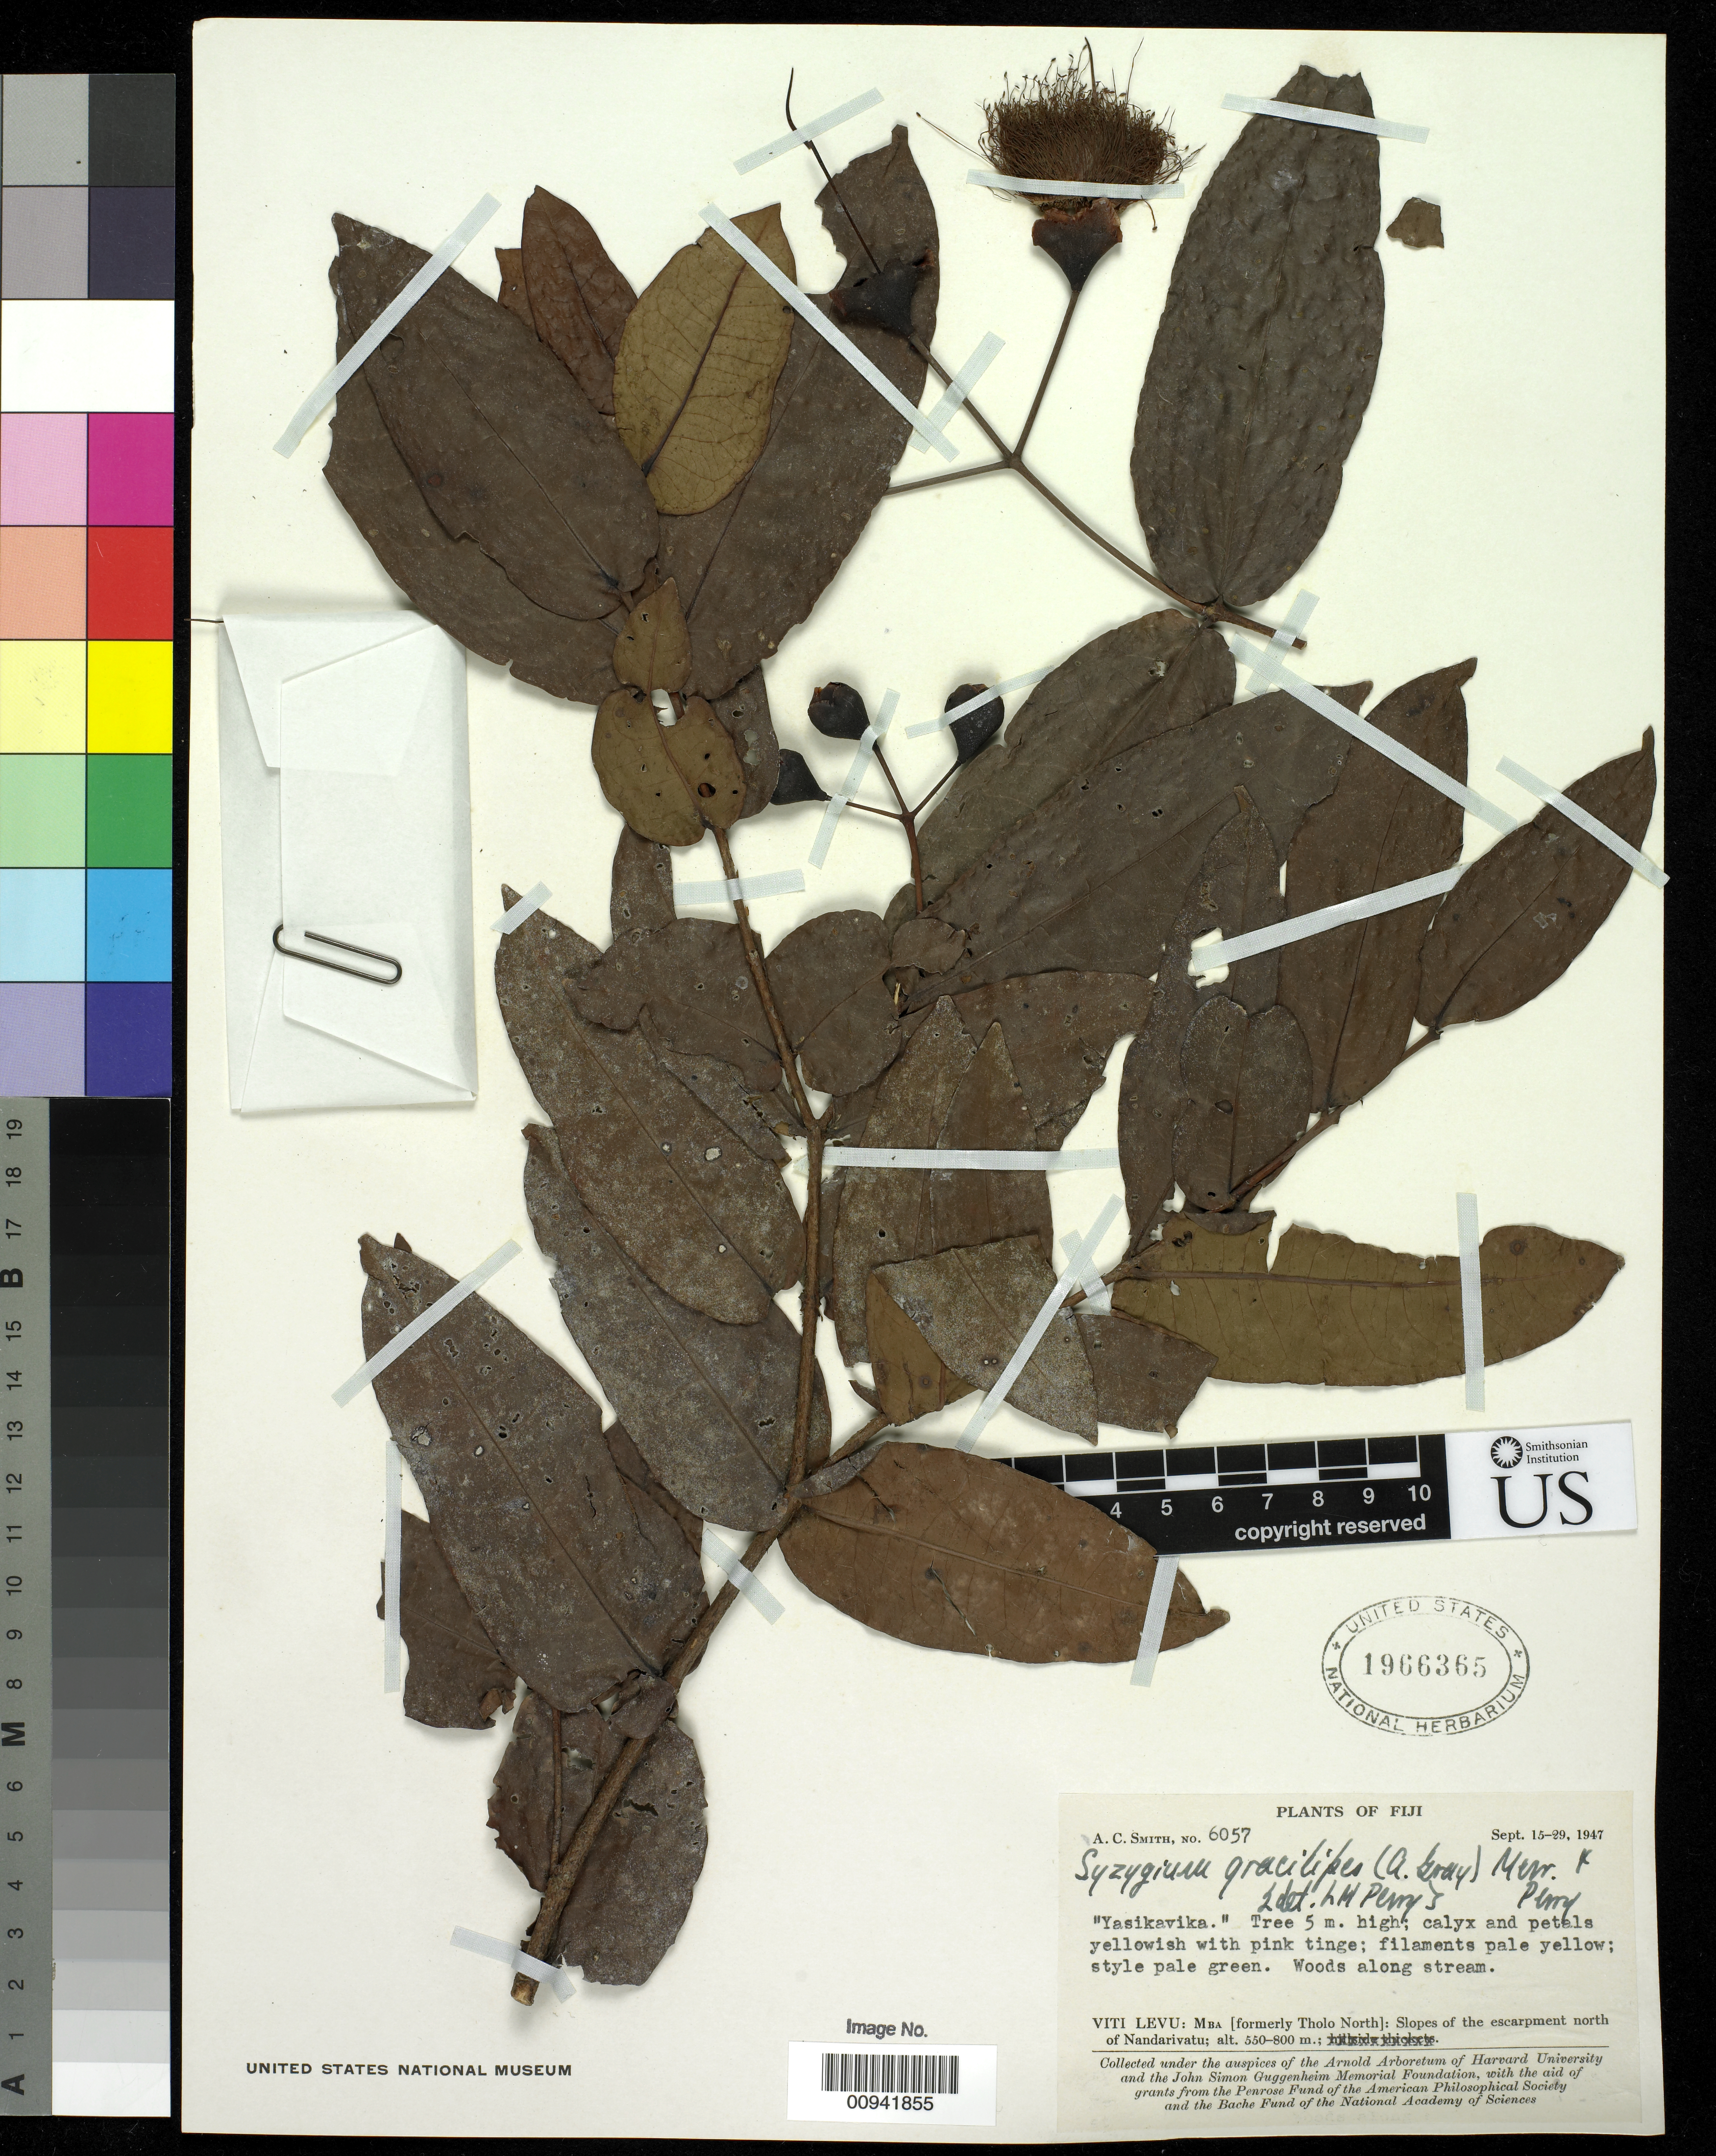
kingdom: Plantae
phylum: Tracheophyta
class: Magnoliopsida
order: Myrtales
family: Myrtaceae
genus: Syzygium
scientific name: Syzygium gracilipes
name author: (A. Gray) Merr. & L.M. Perry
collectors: C. A. Smith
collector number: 6057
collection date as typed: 15 Sep 1947 to 29 Sep 1947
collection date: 1947-09-15/1947-09-29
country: Fiji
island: Viti Levu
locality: Mba (formerly Tholo North): Slopes of the escarpment north of Nandarivatu.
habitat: Woods along stream.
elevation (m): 550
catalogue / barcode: US 1966365